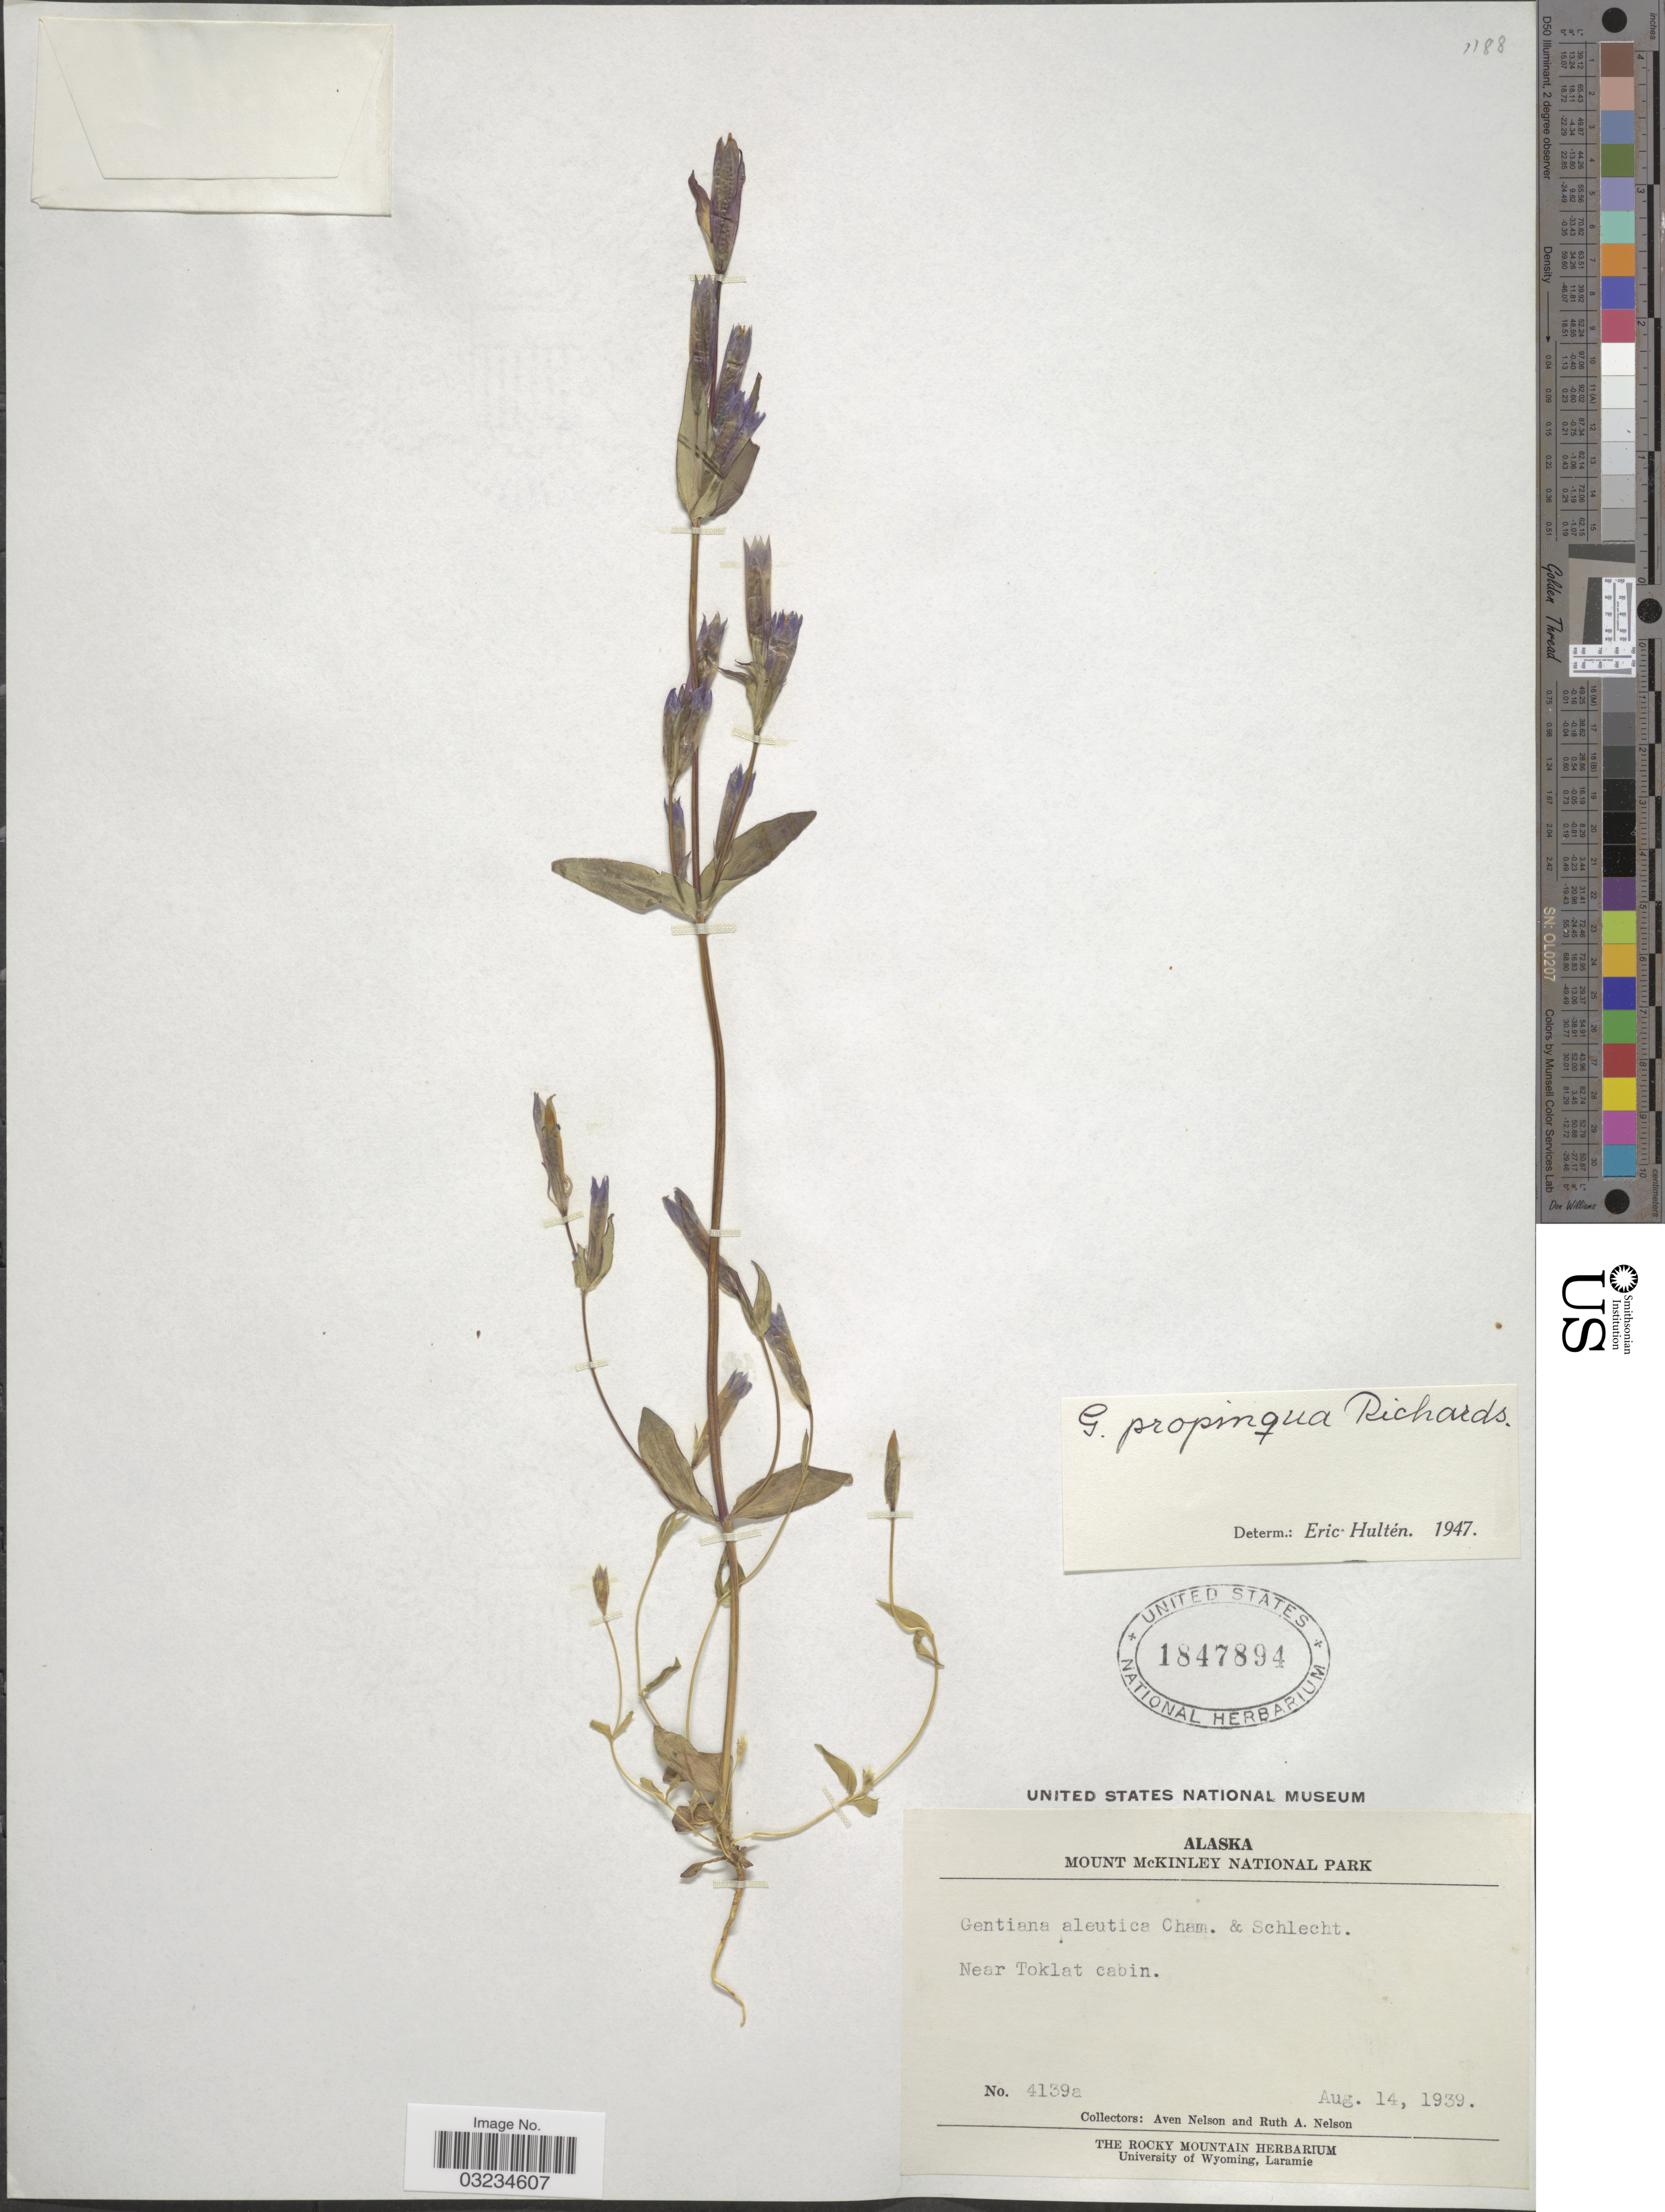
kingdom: Plantae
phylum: Tracheophyta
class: Magnoliopsida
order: Gentianales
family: Gentianaceae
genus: Gentiana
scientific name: Gentiana propinqua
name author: Richards.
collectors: A. Nelson & R. A. Nelson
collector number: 4139a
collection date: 1939-08-14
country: United States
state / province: Alaska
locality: Mount McKinley National Park. Near Toklat cabin.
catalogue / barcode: US 1847894